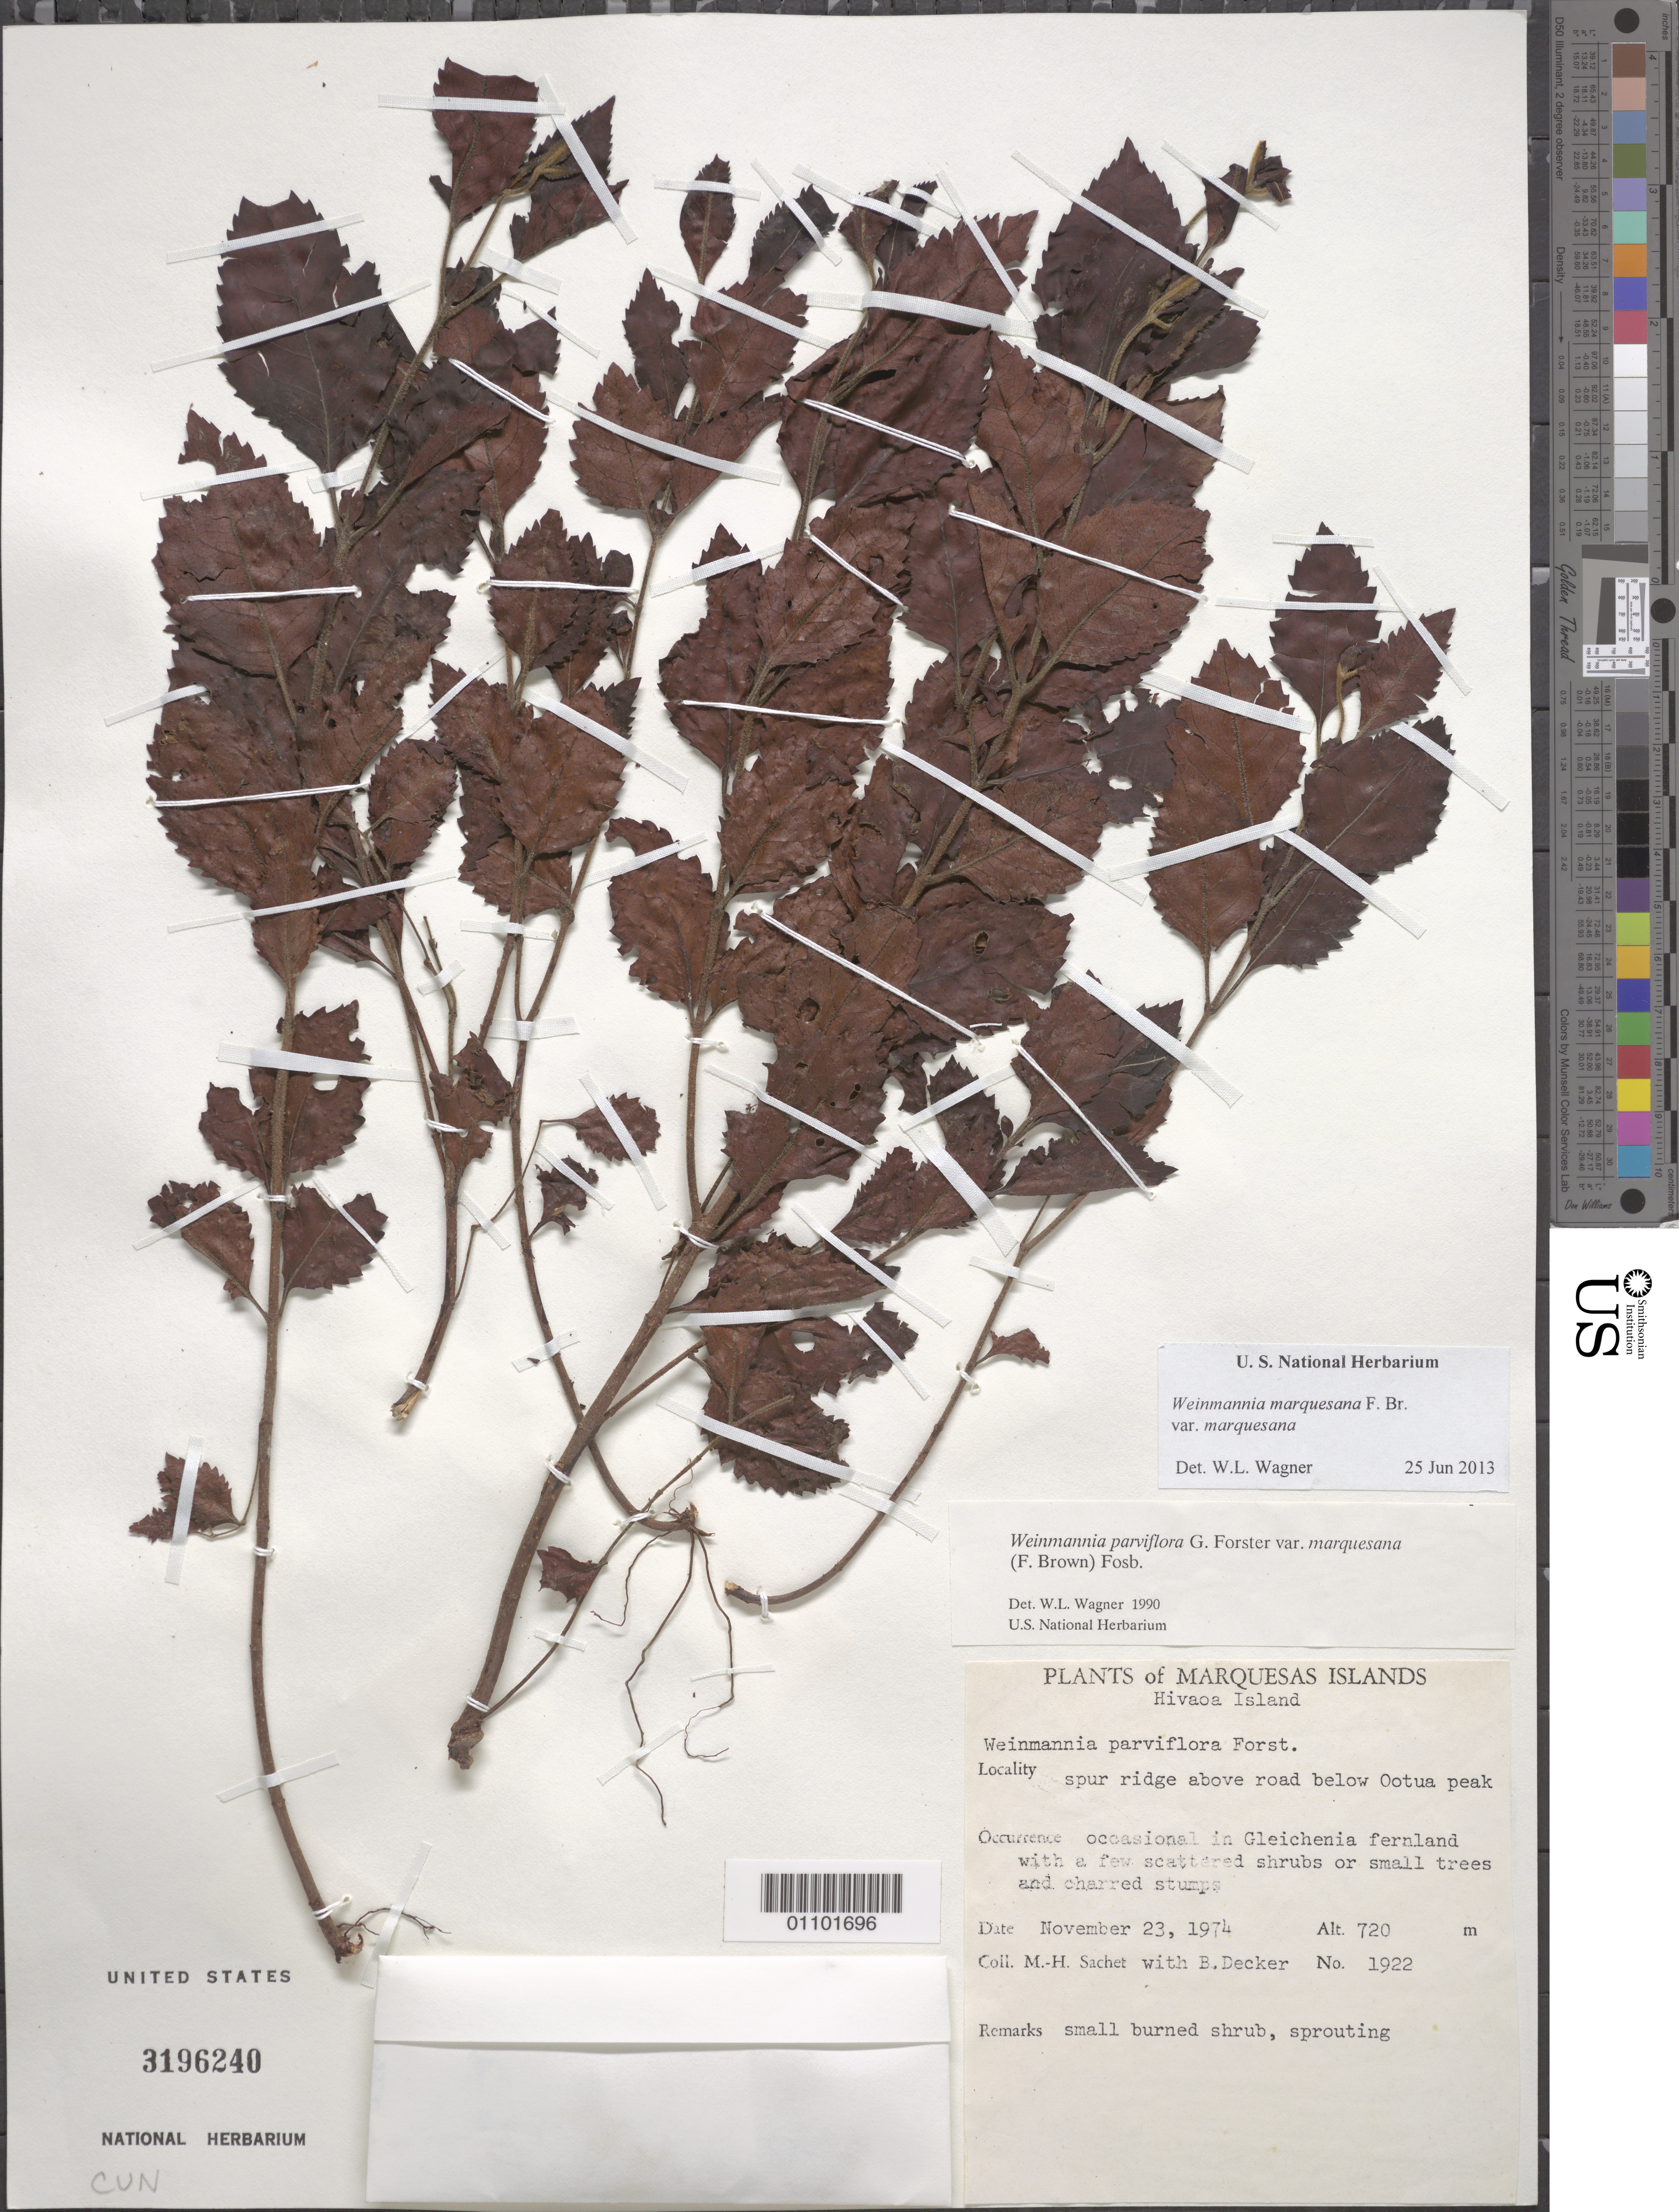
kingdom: Plantae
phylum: Tracheophyta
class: Magnoliopsida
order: Oxalidales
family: Cunoniaceae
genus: Pterophylla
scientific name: Pterophylla marquesana var. marquesana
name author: (F. Br.) Pillon & H.C. Hopkins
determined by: Wagner, W. L., (BOT), Smithsonian Institution - National Museum of Natural History (UNITED STATES)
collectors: M.-H. Sachet & B. G. Decker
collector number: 1922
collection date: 1974-11-23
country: French Polynesia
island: Hiva Oa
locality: spur ridge above road below Ootua peak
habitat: Gleichenia fernland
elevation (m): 720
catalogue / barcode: US 3196240